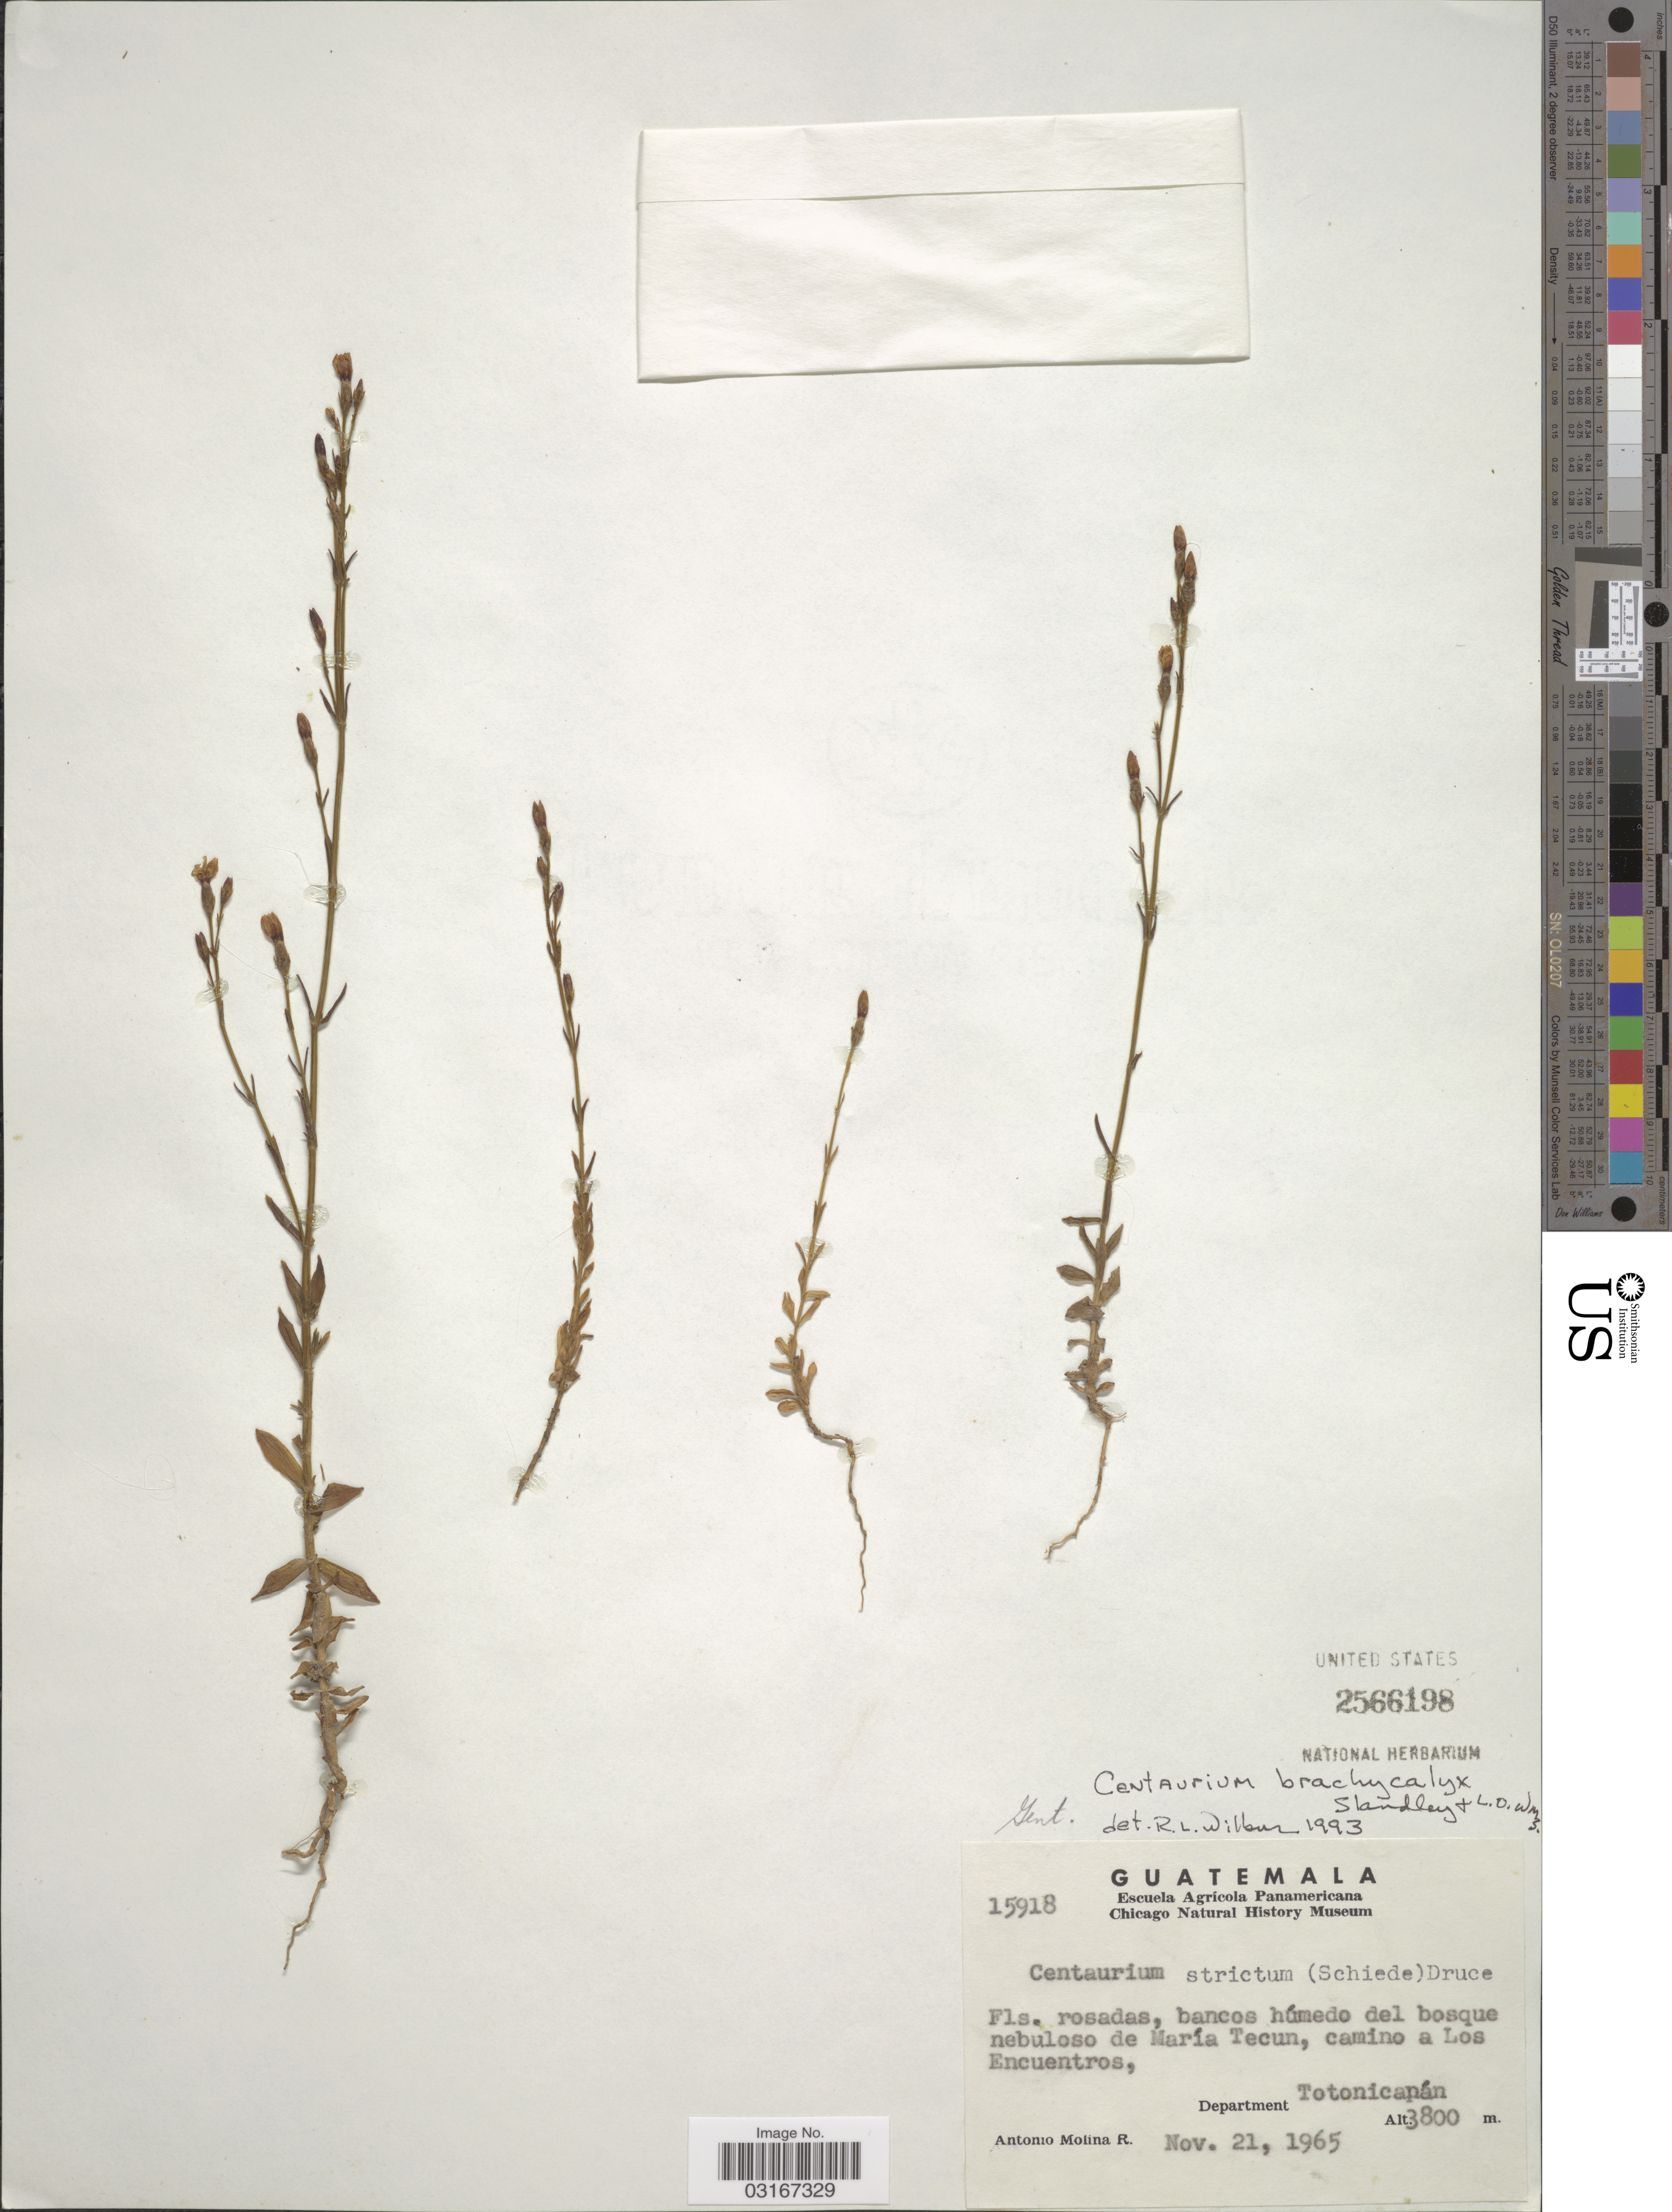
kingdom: Plantae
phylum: Tracheophyta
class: Magnoliopsida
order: Gentianales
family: Gentianaceae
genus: Centaurium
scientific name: Centaurium brachycalyx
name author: Standl. & L.O. Williams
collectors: A. Molina R.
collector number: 15918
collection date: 1965-11-21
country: Guatemala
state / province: Totonicapan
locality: Bancos húmedo del bosque nebuloso de María Tecun, camino a Los Encuentros, Department Totonicapán.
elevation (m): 3800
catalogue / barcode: US 2566198